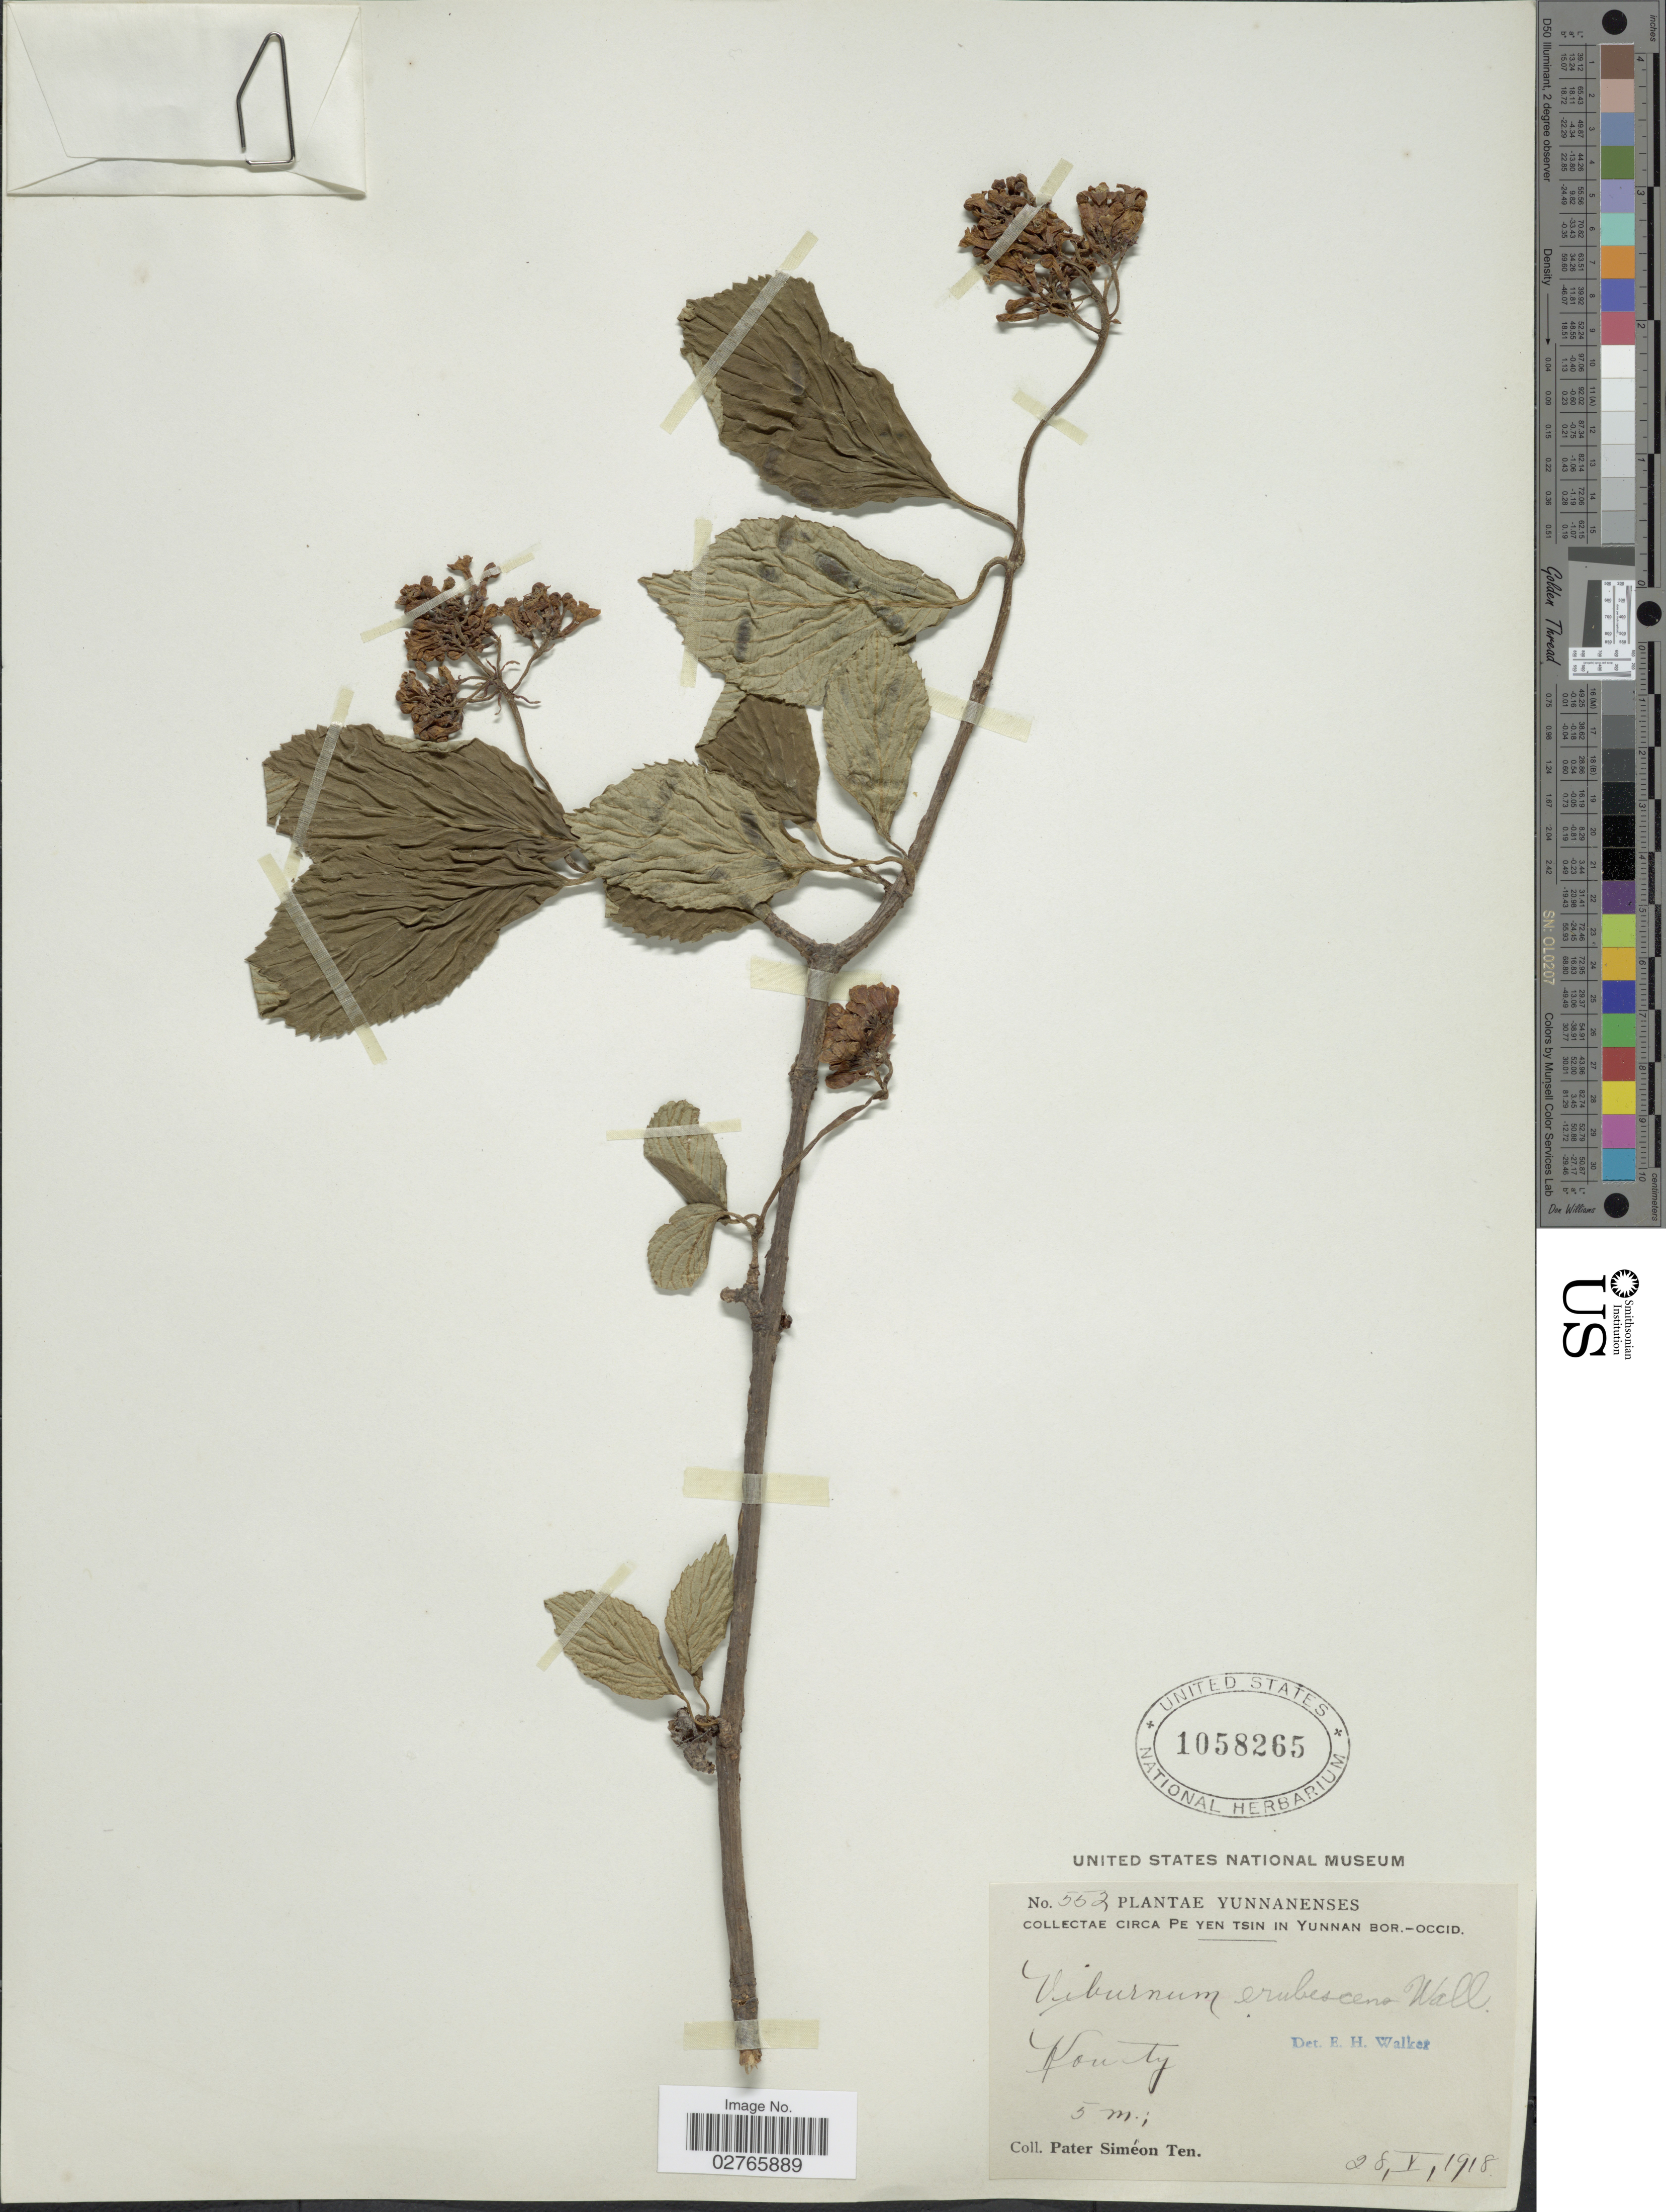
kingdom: Plantae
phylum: Tracheophyta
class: Magnoliopsida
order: Dipsacales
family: Viburnaceae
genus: Viburnum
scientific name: Viburnum erubescens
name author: Wall.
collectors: P. S. Ten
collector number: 552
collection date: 1918-05-28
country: China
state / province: Yunnan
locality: Circa Pe yen tsin in Yunnan Bor.-occid. Kouty [interpreted]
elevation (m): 5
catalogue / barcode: US 1058265